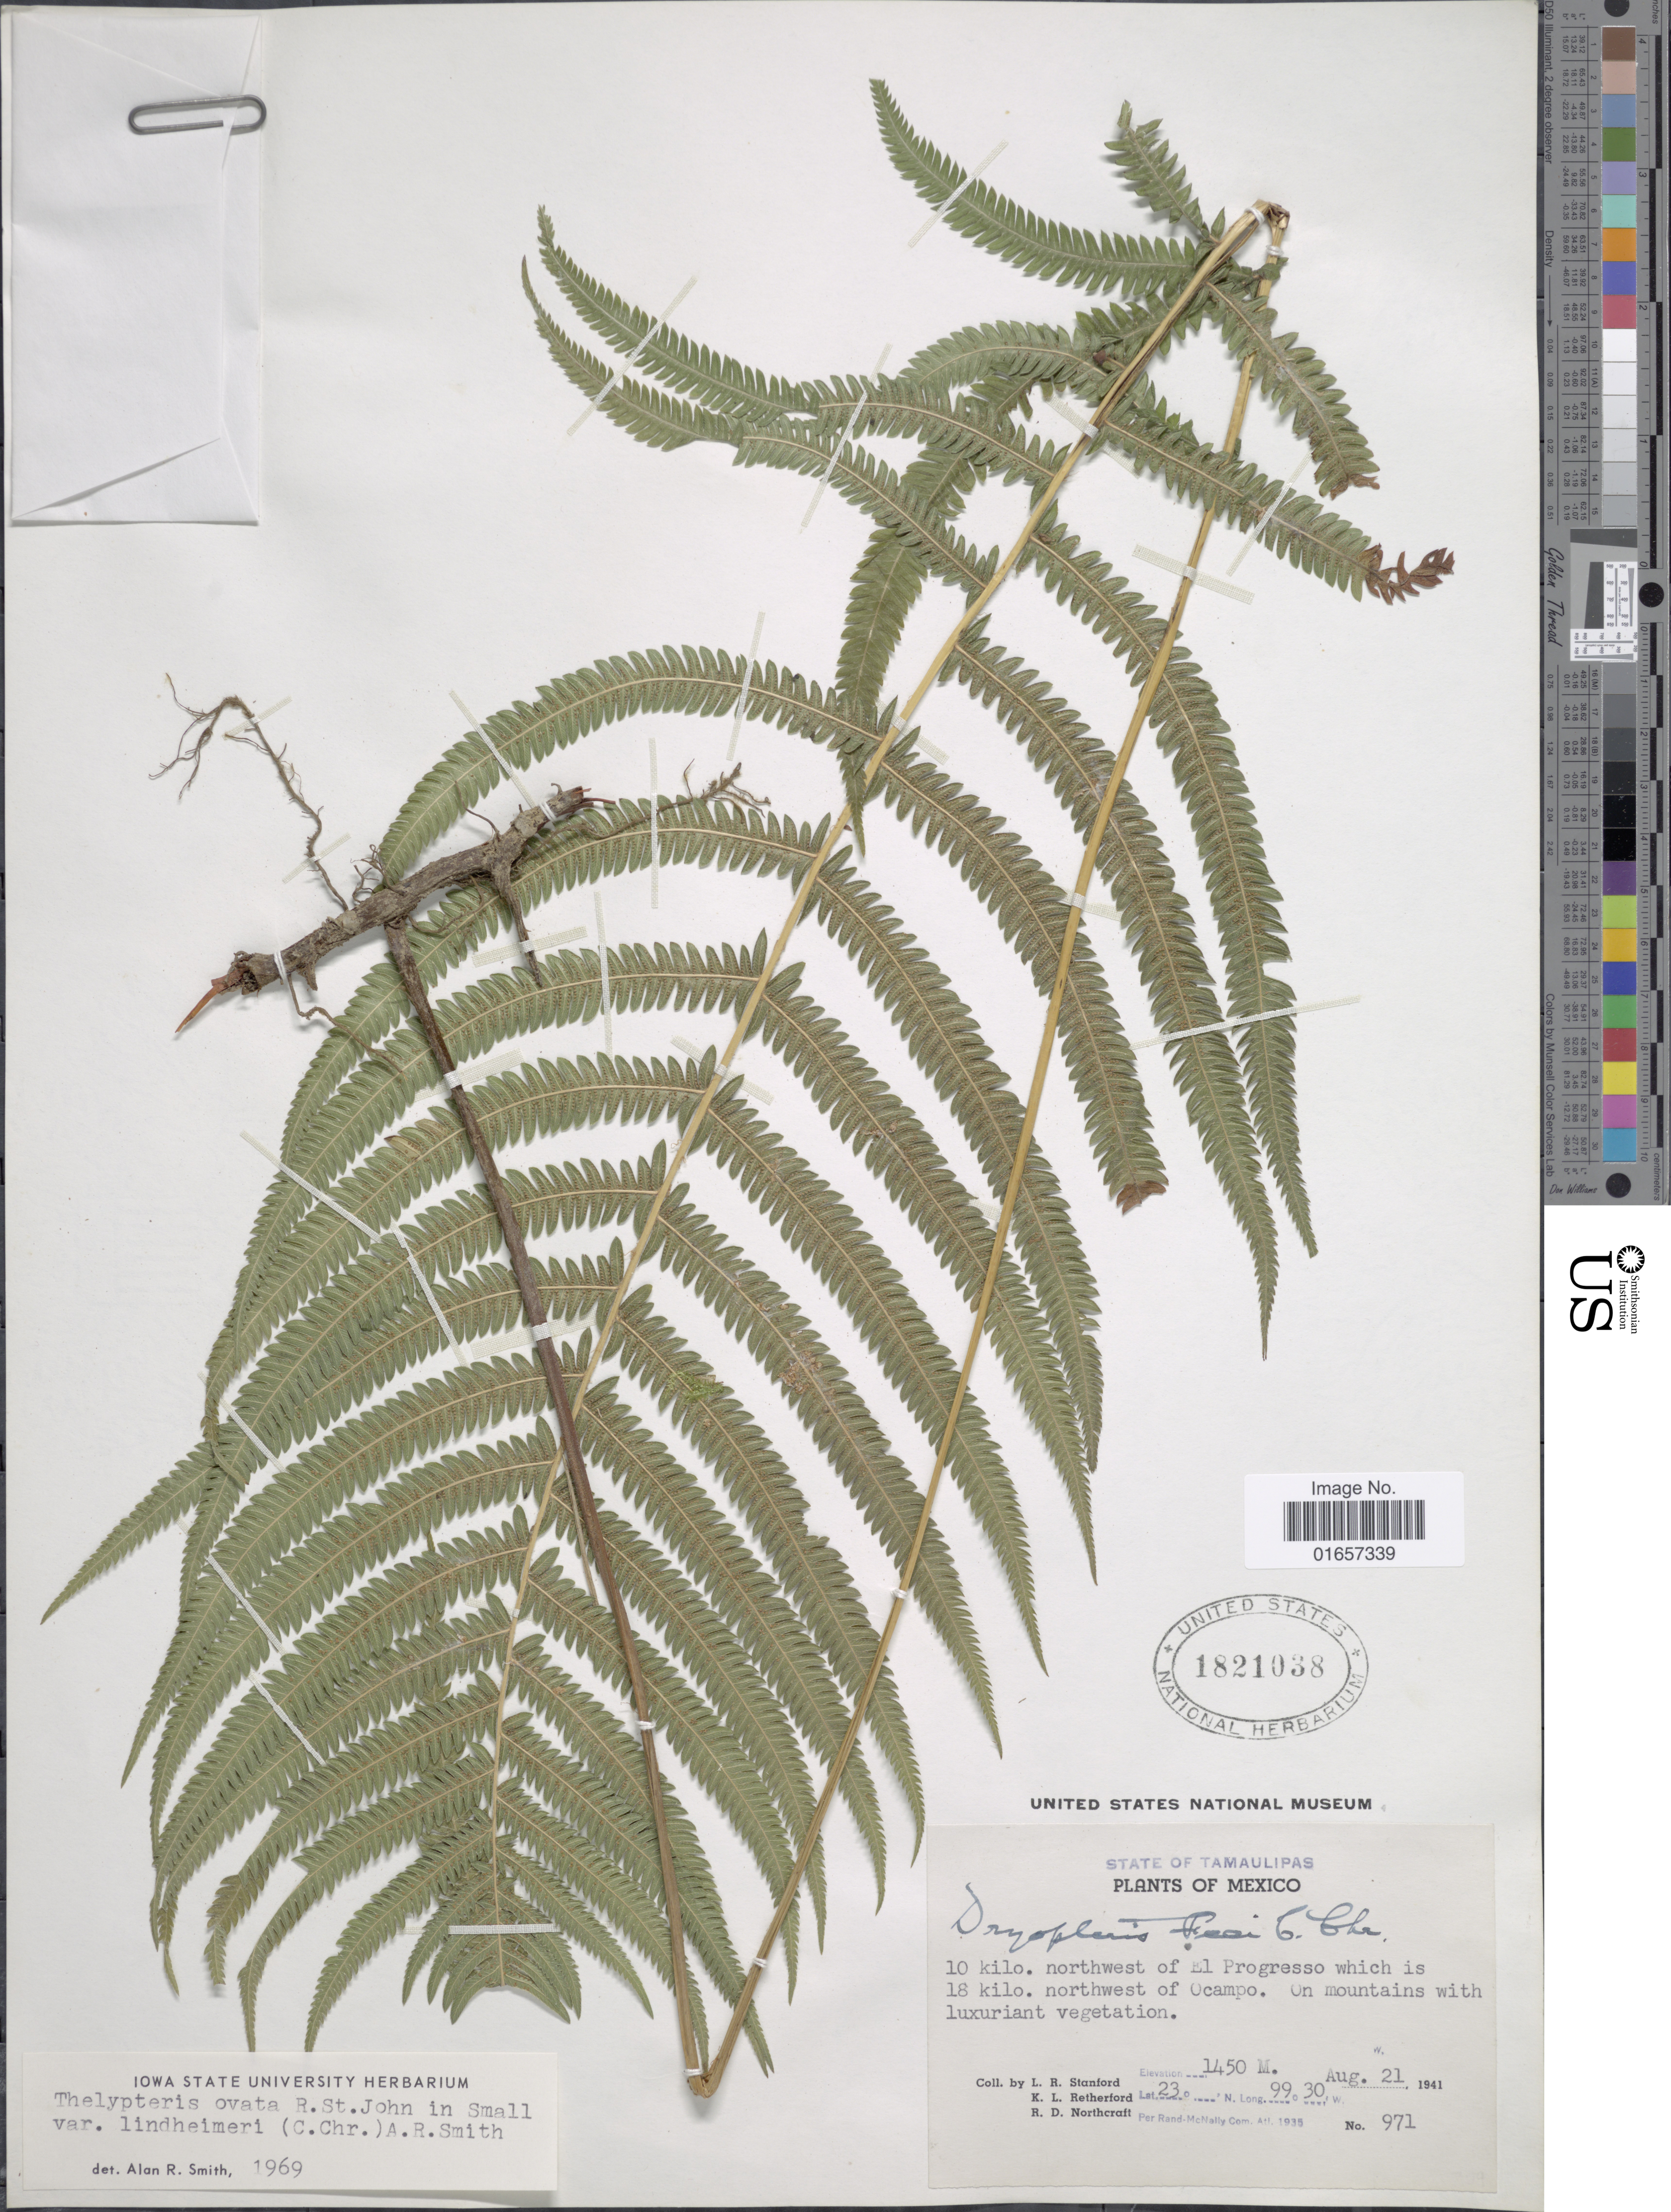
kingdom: Plantae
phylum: Tracheophyta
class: Polypodiopsida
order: Polypodiales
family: Thelypteridaceae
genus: Christella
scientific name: Christella ovata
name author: (R.P. St. John) Á. Löve & D. Löve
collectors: L. R. Stanford, K. Retherford & R. Northcraft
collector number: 971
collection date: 1941-08-21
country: Mexico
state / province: Tamaulipas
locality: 10 kilo. northwest of El Progresso which is 18 kilo. northwest of Ocampo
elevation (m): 1450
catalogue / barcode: US 1821038